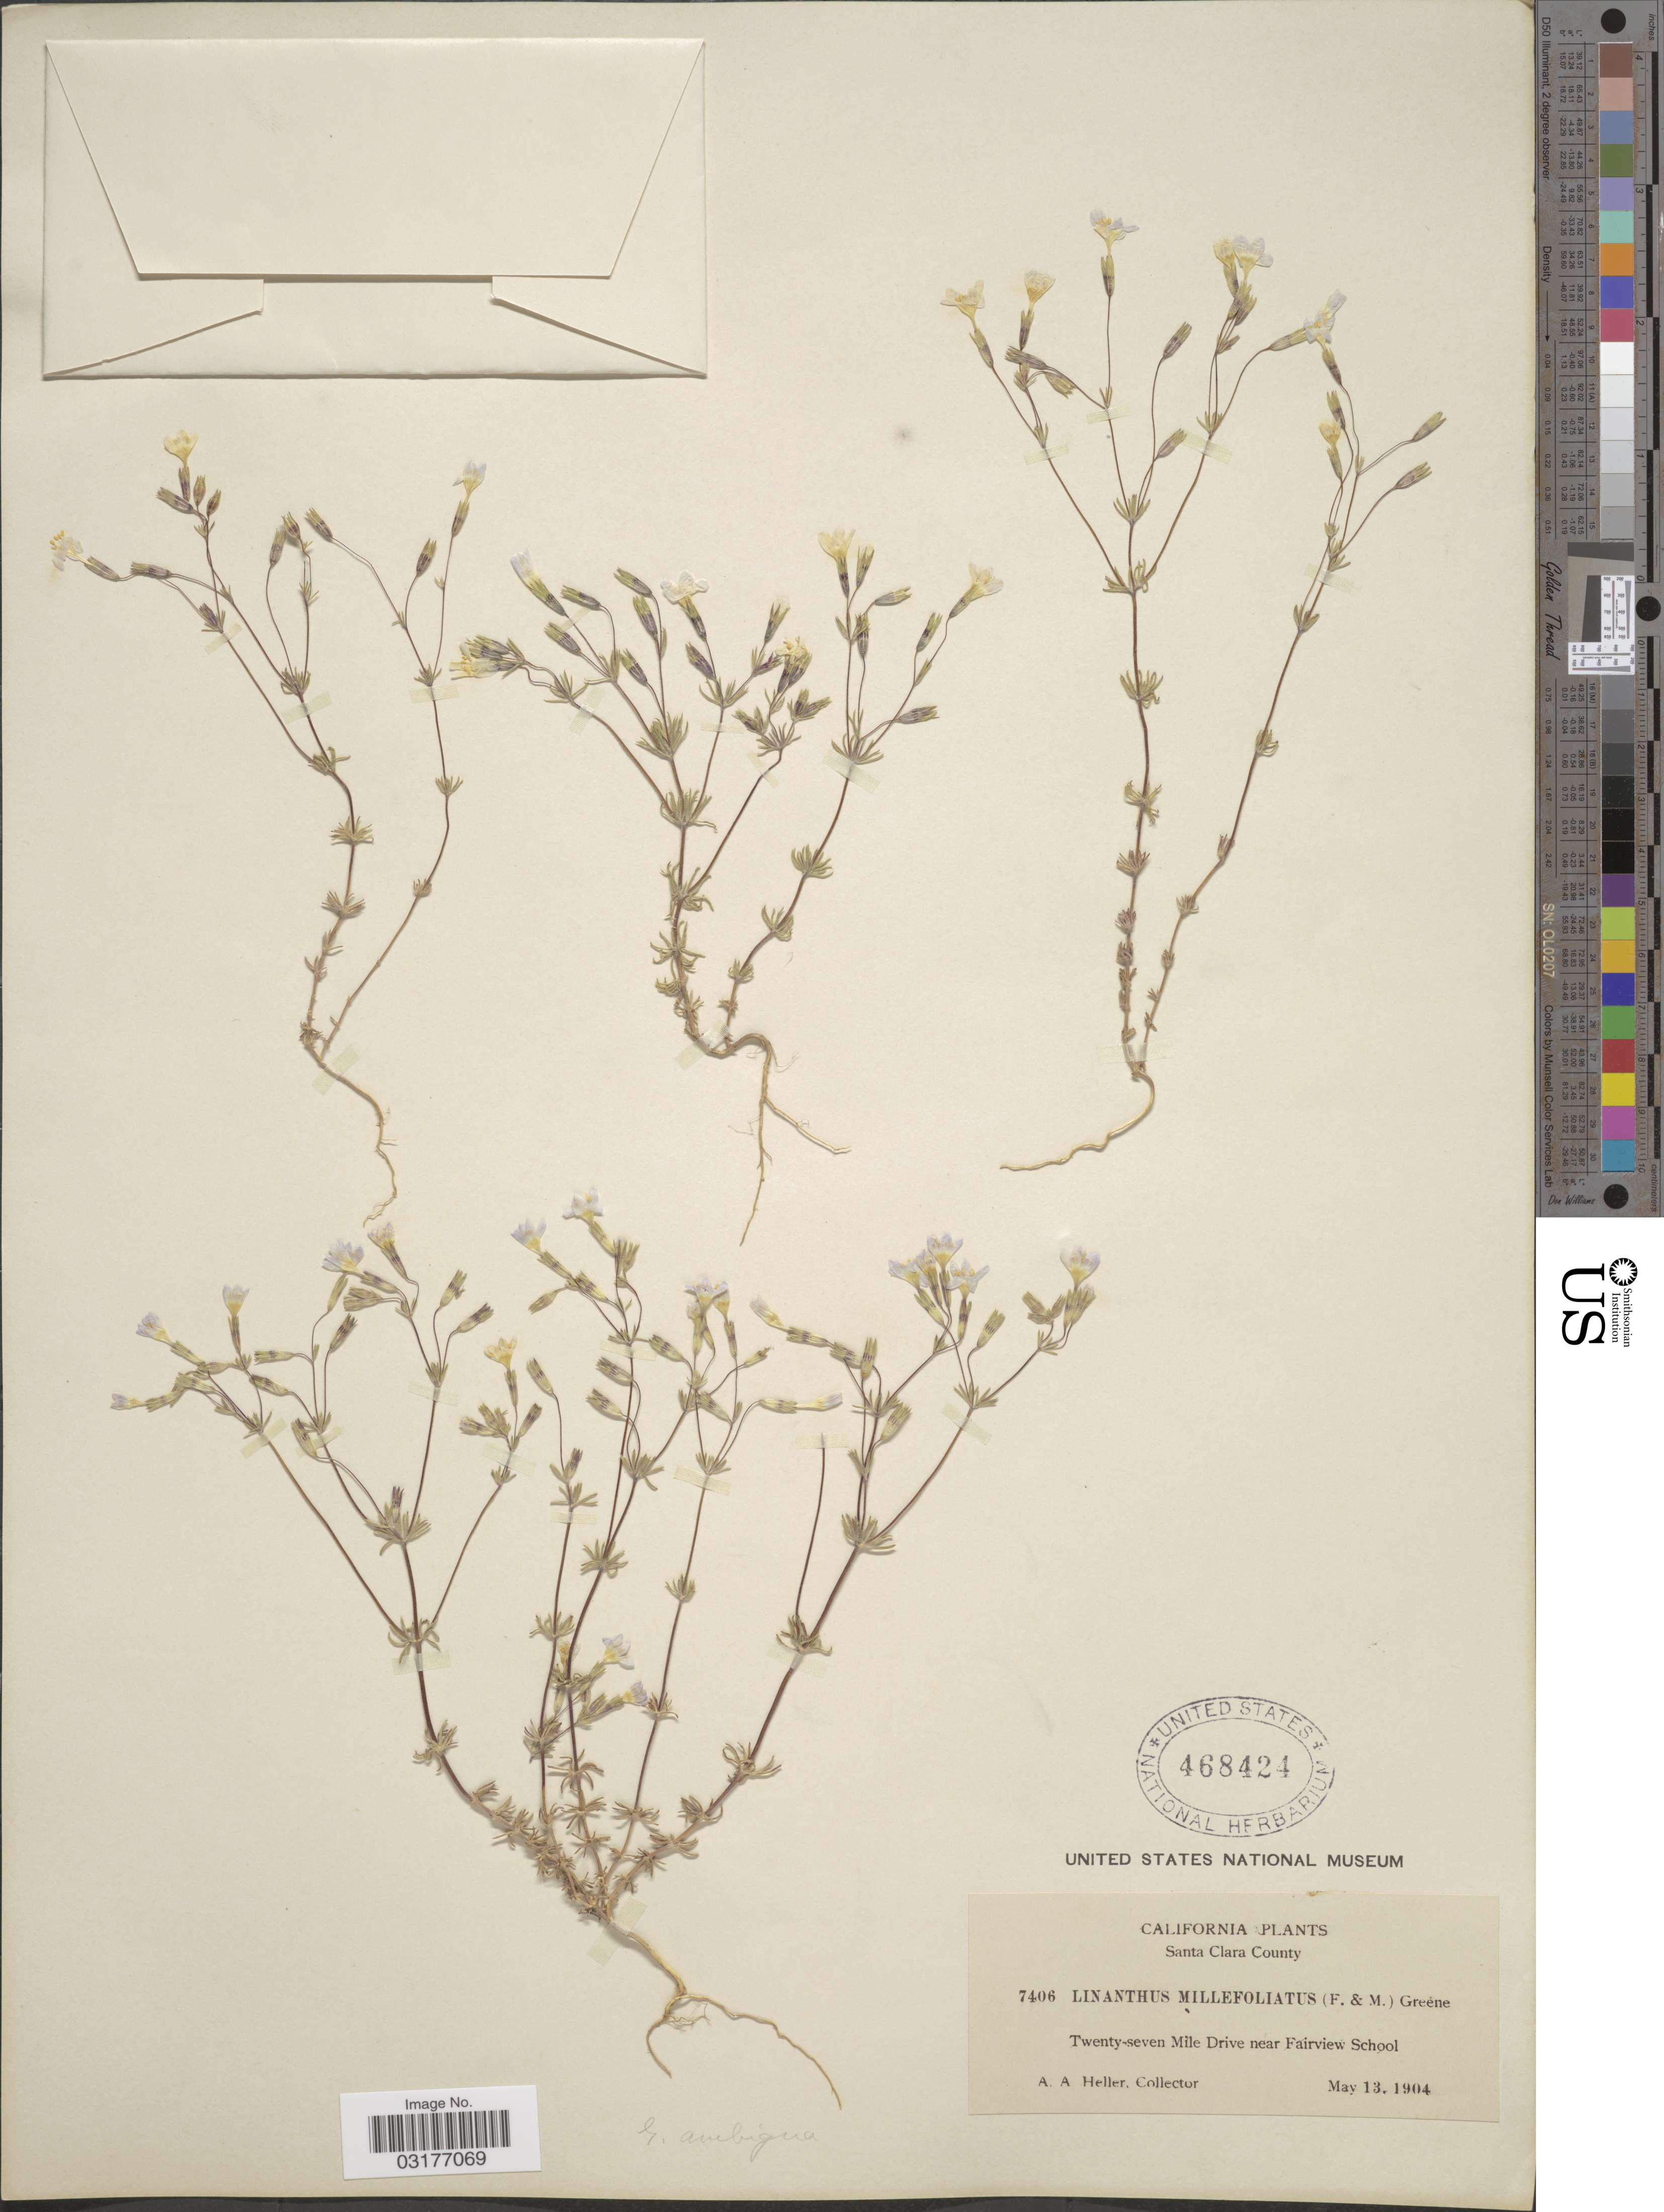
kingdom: Plantae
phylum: Tracheophyta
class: Magnoliopsida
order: Ericales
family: Polemoniaceae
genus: Leptosiphon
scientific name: Leptosiphon ambiguus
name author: (Rattan) J.M. Porter & L.A. Johnson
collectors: A. A. Heller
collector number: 7406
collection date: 1904-05-13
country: United States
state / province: California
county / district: Santa Clara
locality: Santa Clara County. Twenty-seven Mile Drive near Fairview School.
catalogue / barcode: US 468424